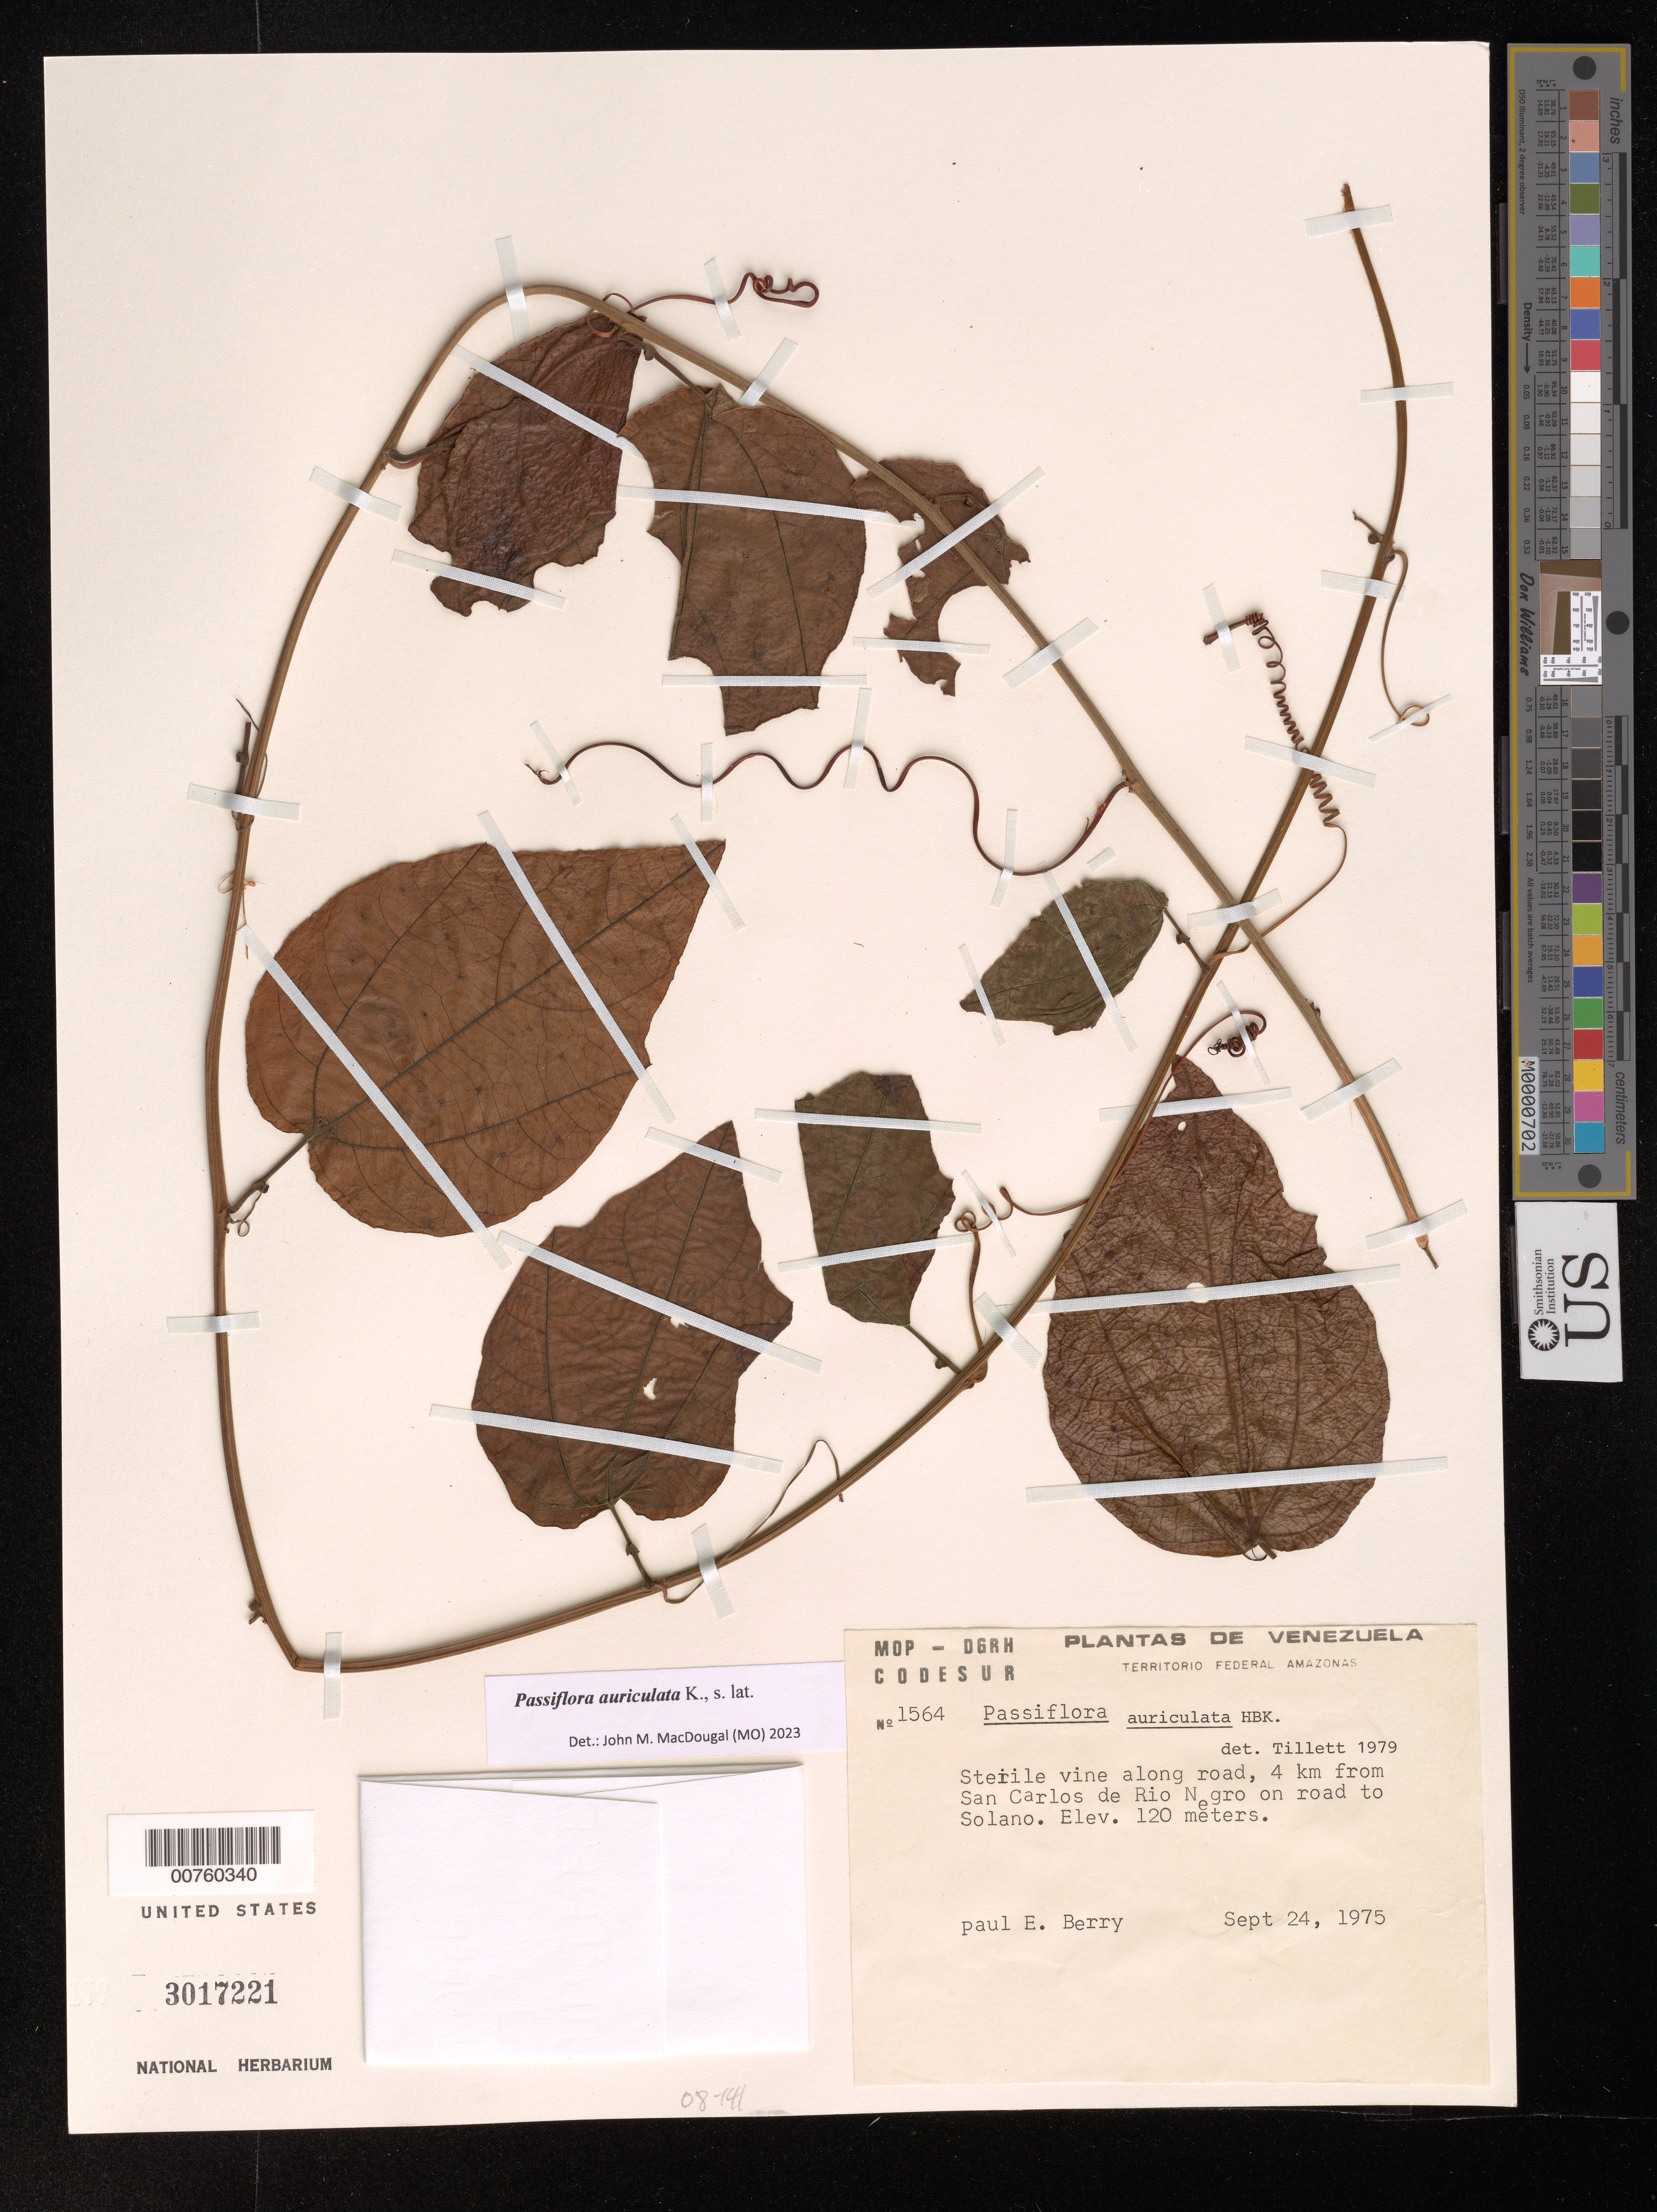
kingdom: Plantae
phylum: Tracheophyta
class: Magnoliopsida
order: Malpighiales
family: Passifloraceae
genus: Passiflora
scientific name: Passiflora auriculata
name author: Kunth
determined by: Tillett, S. S.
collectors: P. E. Berry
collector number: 1564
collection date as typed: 24-Sep-75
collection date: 1975-09-24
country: Venezuela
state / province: Amazonas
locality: San Carlos de Río Negro, 4 km on road to Solano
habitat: Along road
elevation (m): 120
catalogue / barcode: US 3017221